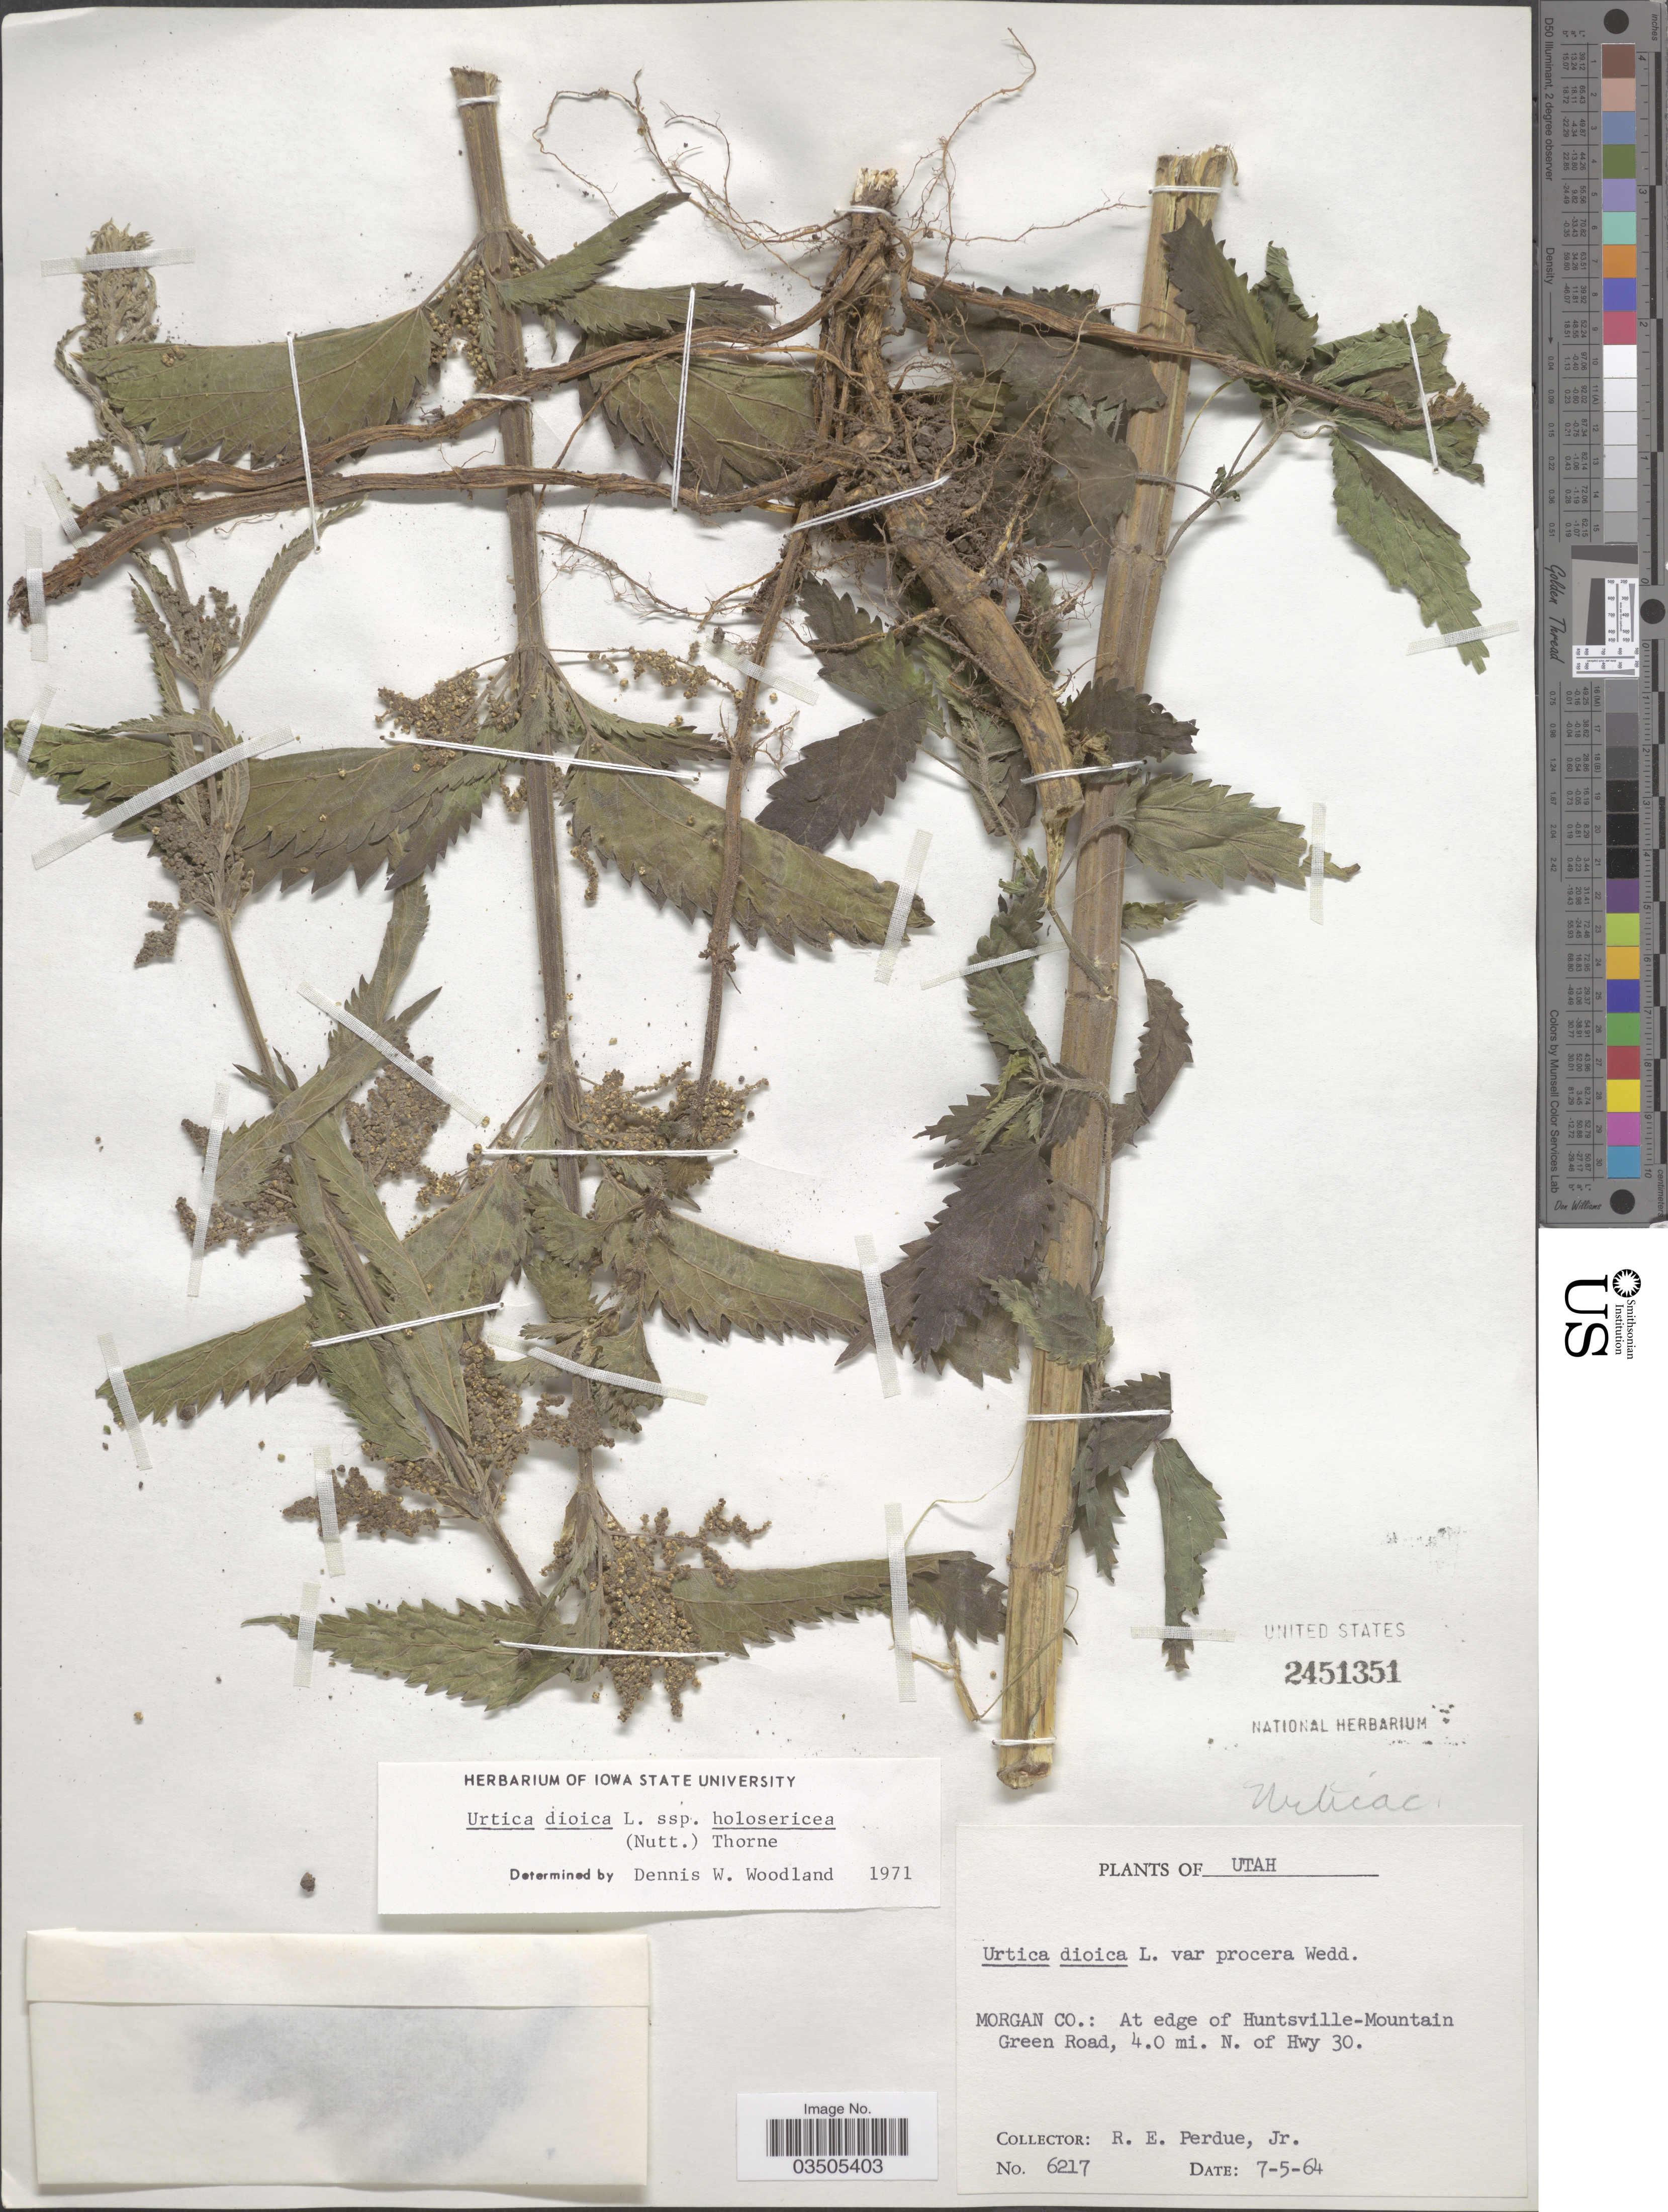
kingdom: Plantae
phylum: Tracheophyta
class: Magnoliopsida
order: Rosales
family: Urticaceae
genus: Urtica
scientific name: Urtica dioica subsp. holosericea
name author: (Nutt.) Thorne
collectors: R. E. Perdue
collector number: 6217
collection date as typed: Transcribed d/m/y: 5/7/64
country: United States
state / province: Utah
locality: Morgan Co.: At edge of Huntsville-Mountain Green Road, 4.0 mi. N. of Hwy 30.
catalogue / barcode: US 2451351